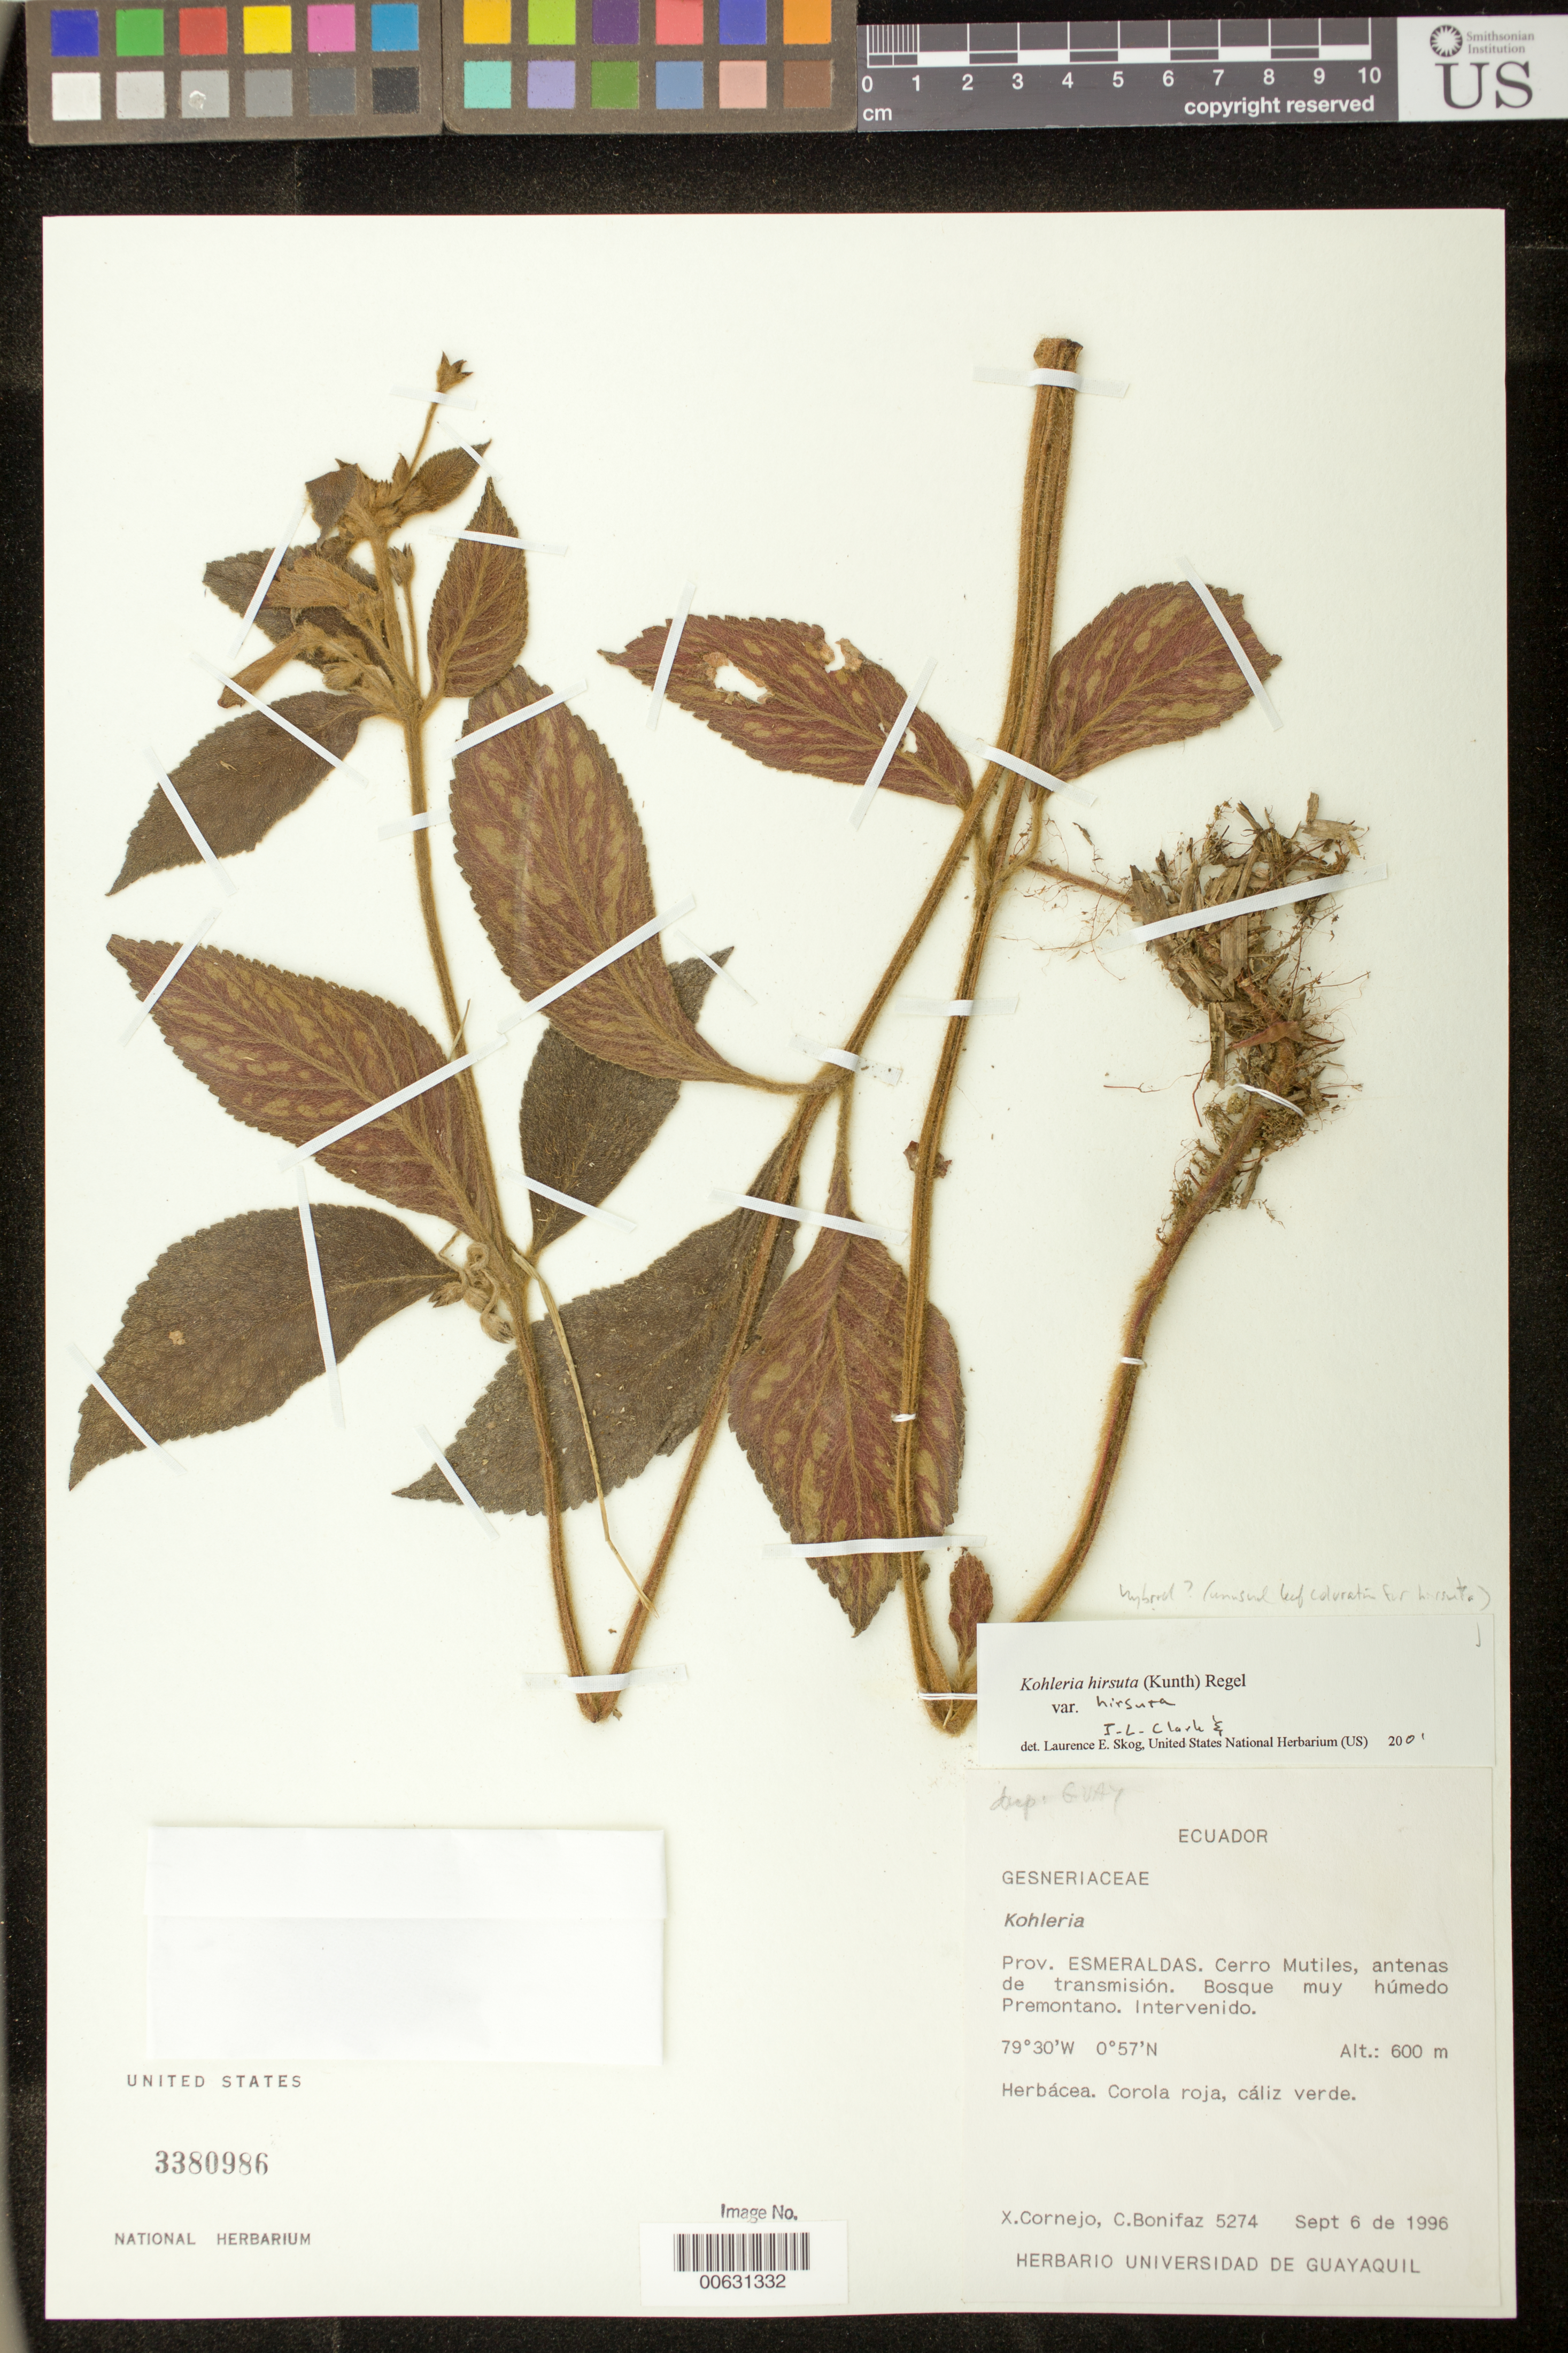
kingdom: Plantae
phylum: Tracheophyta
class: Magnoliopsida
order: Lamiales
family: Gesneriaceae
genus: Kohleria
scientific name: Kohleria hirsuta var. hirsuta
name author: (Kunth) Regel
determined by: Clark, J. L.; Skog, Laurence E.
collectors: X. F. Cornejo & C. Bonifaz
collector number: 5274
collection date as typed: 06 Sep 1996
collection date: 1996-09-06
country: Ecuador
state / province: Esmeraldas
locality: Cerro Mutiles, antenas de transmisión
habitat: Bosque muy húmedo premontano, intervenido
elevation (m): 600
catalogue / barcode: US 3380986